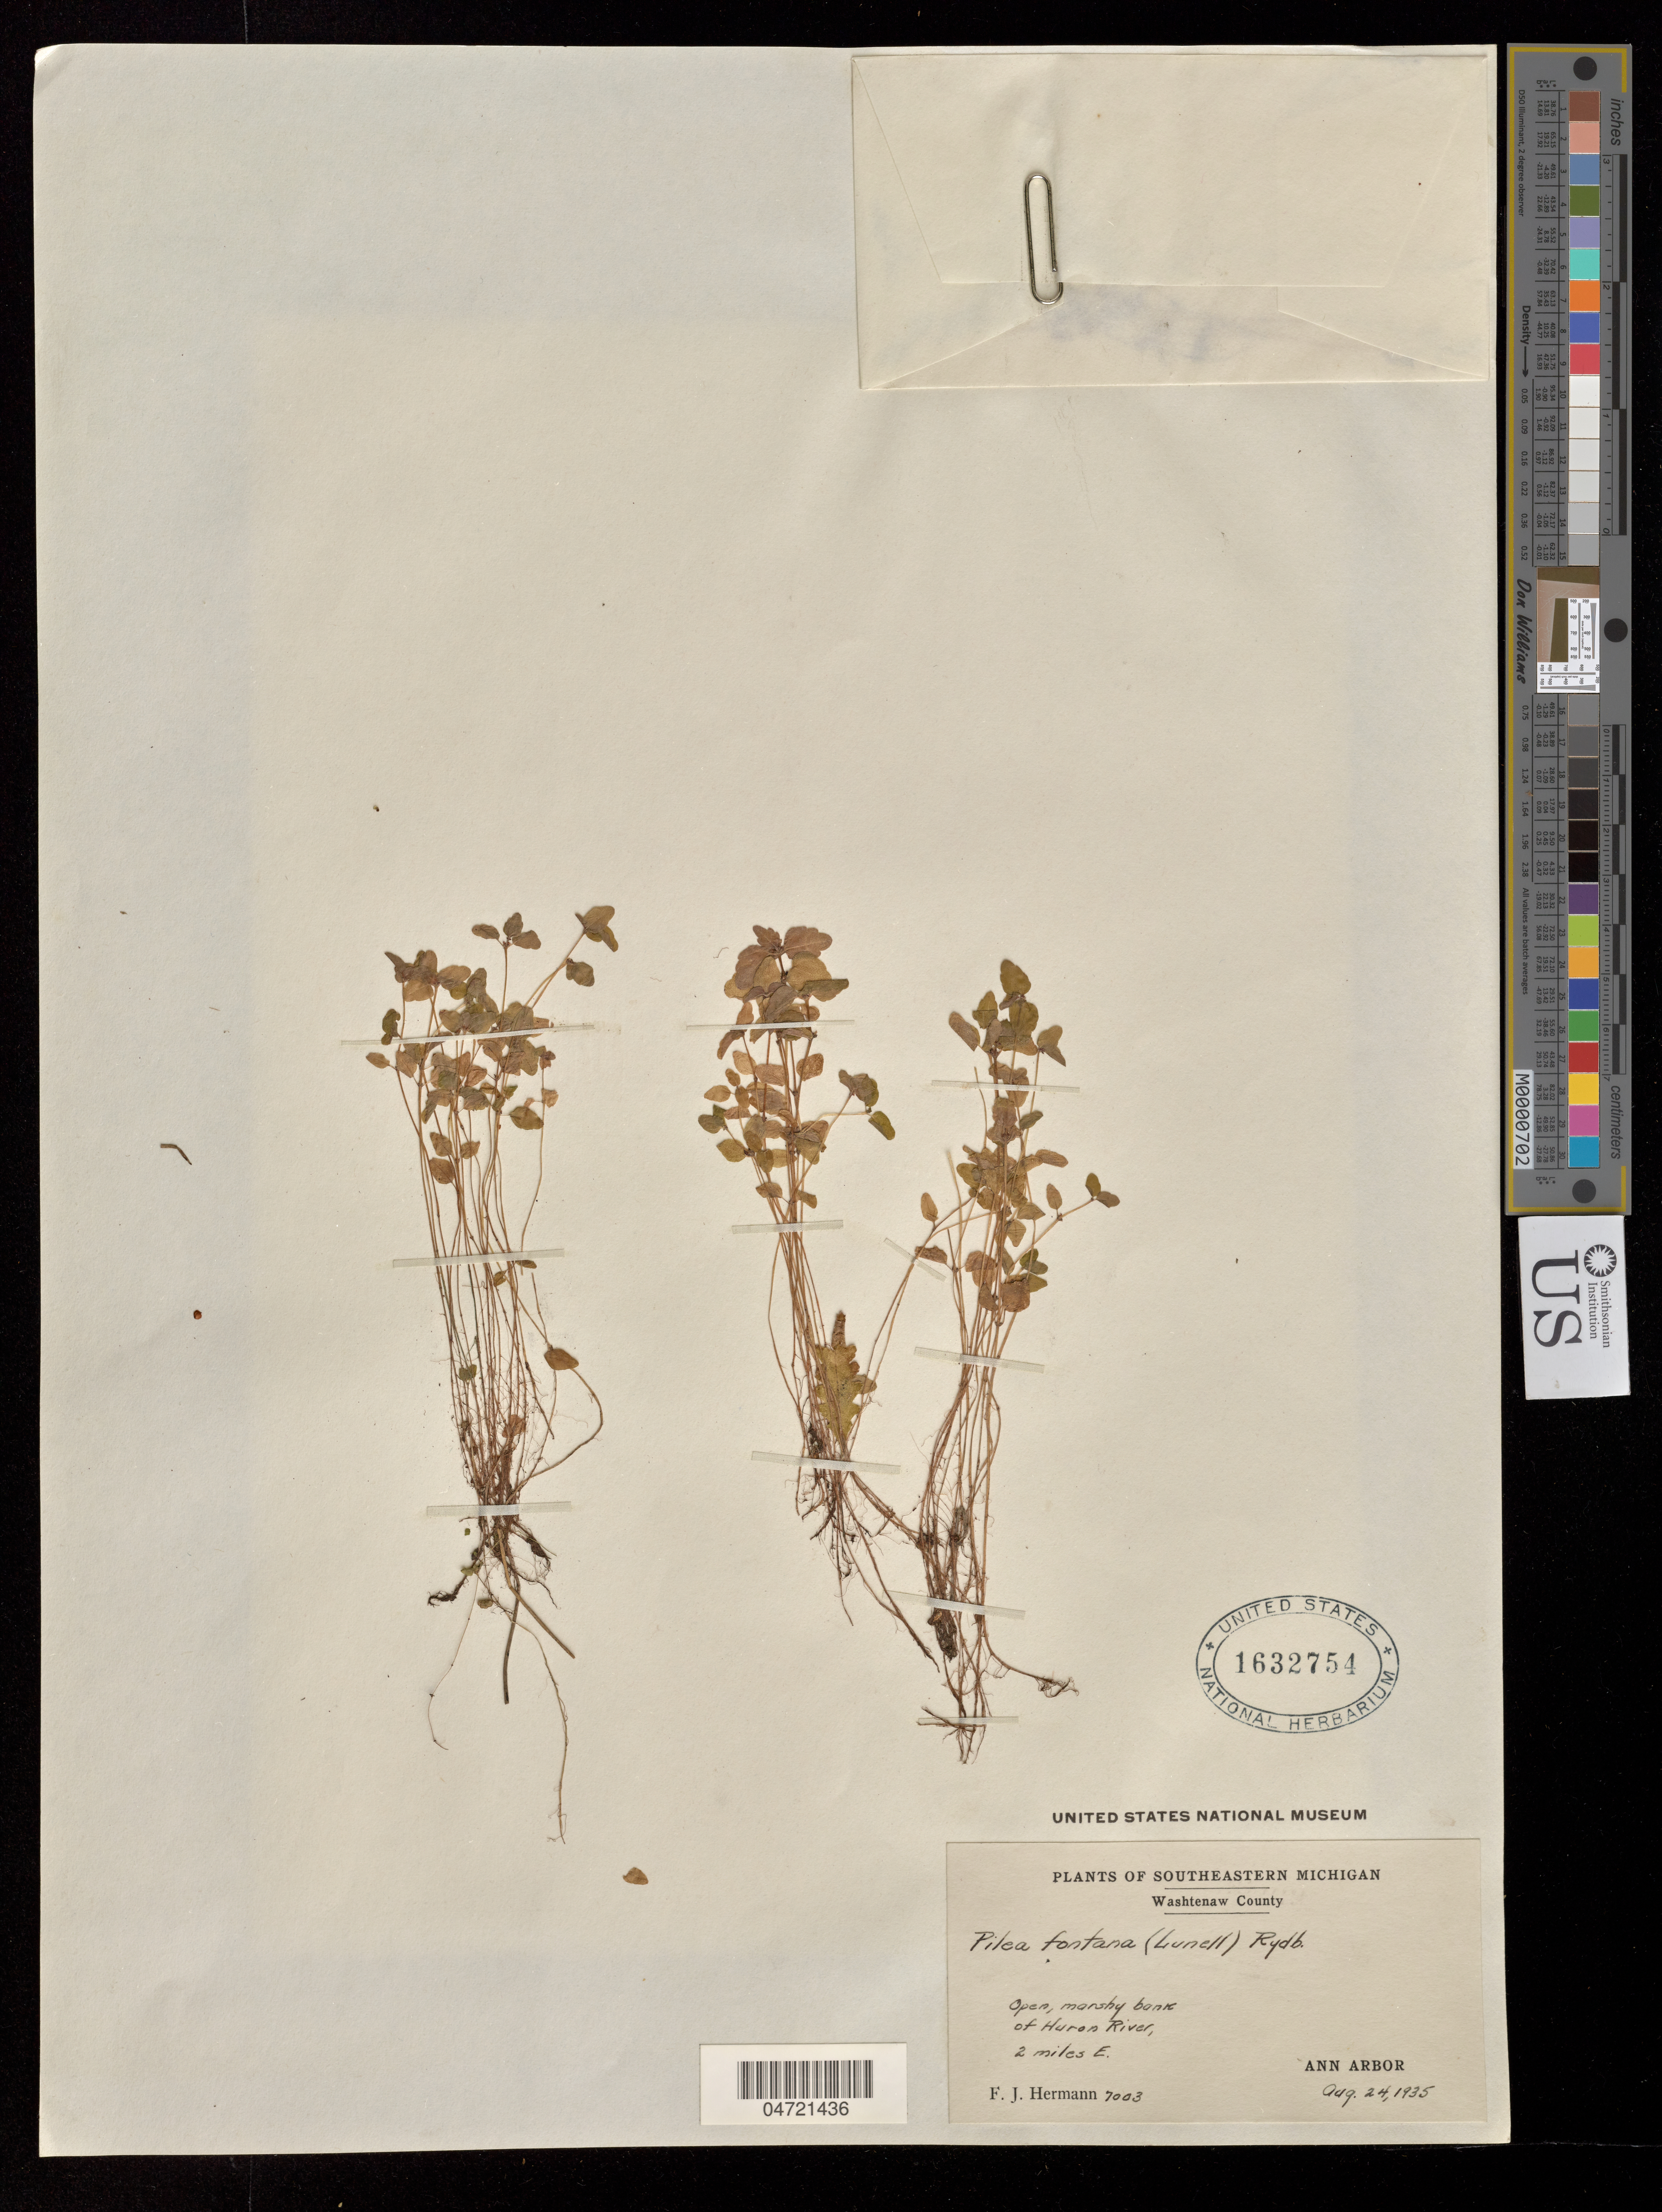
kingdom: Plantae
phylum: Tracheophyta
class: Magnoliopsida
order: Rosales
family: Urticaceae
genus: Pilea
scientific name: Pilea fontana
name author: (Lunell) Rydb.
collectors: F. J. Hermann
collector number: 7003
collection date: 1935-08-24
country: United States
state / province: Michigan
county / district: Washtenaw County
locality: Huron River, 2 miles E. Ann Arbor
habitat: Open, marshy bank of river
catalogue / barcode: US 1632754